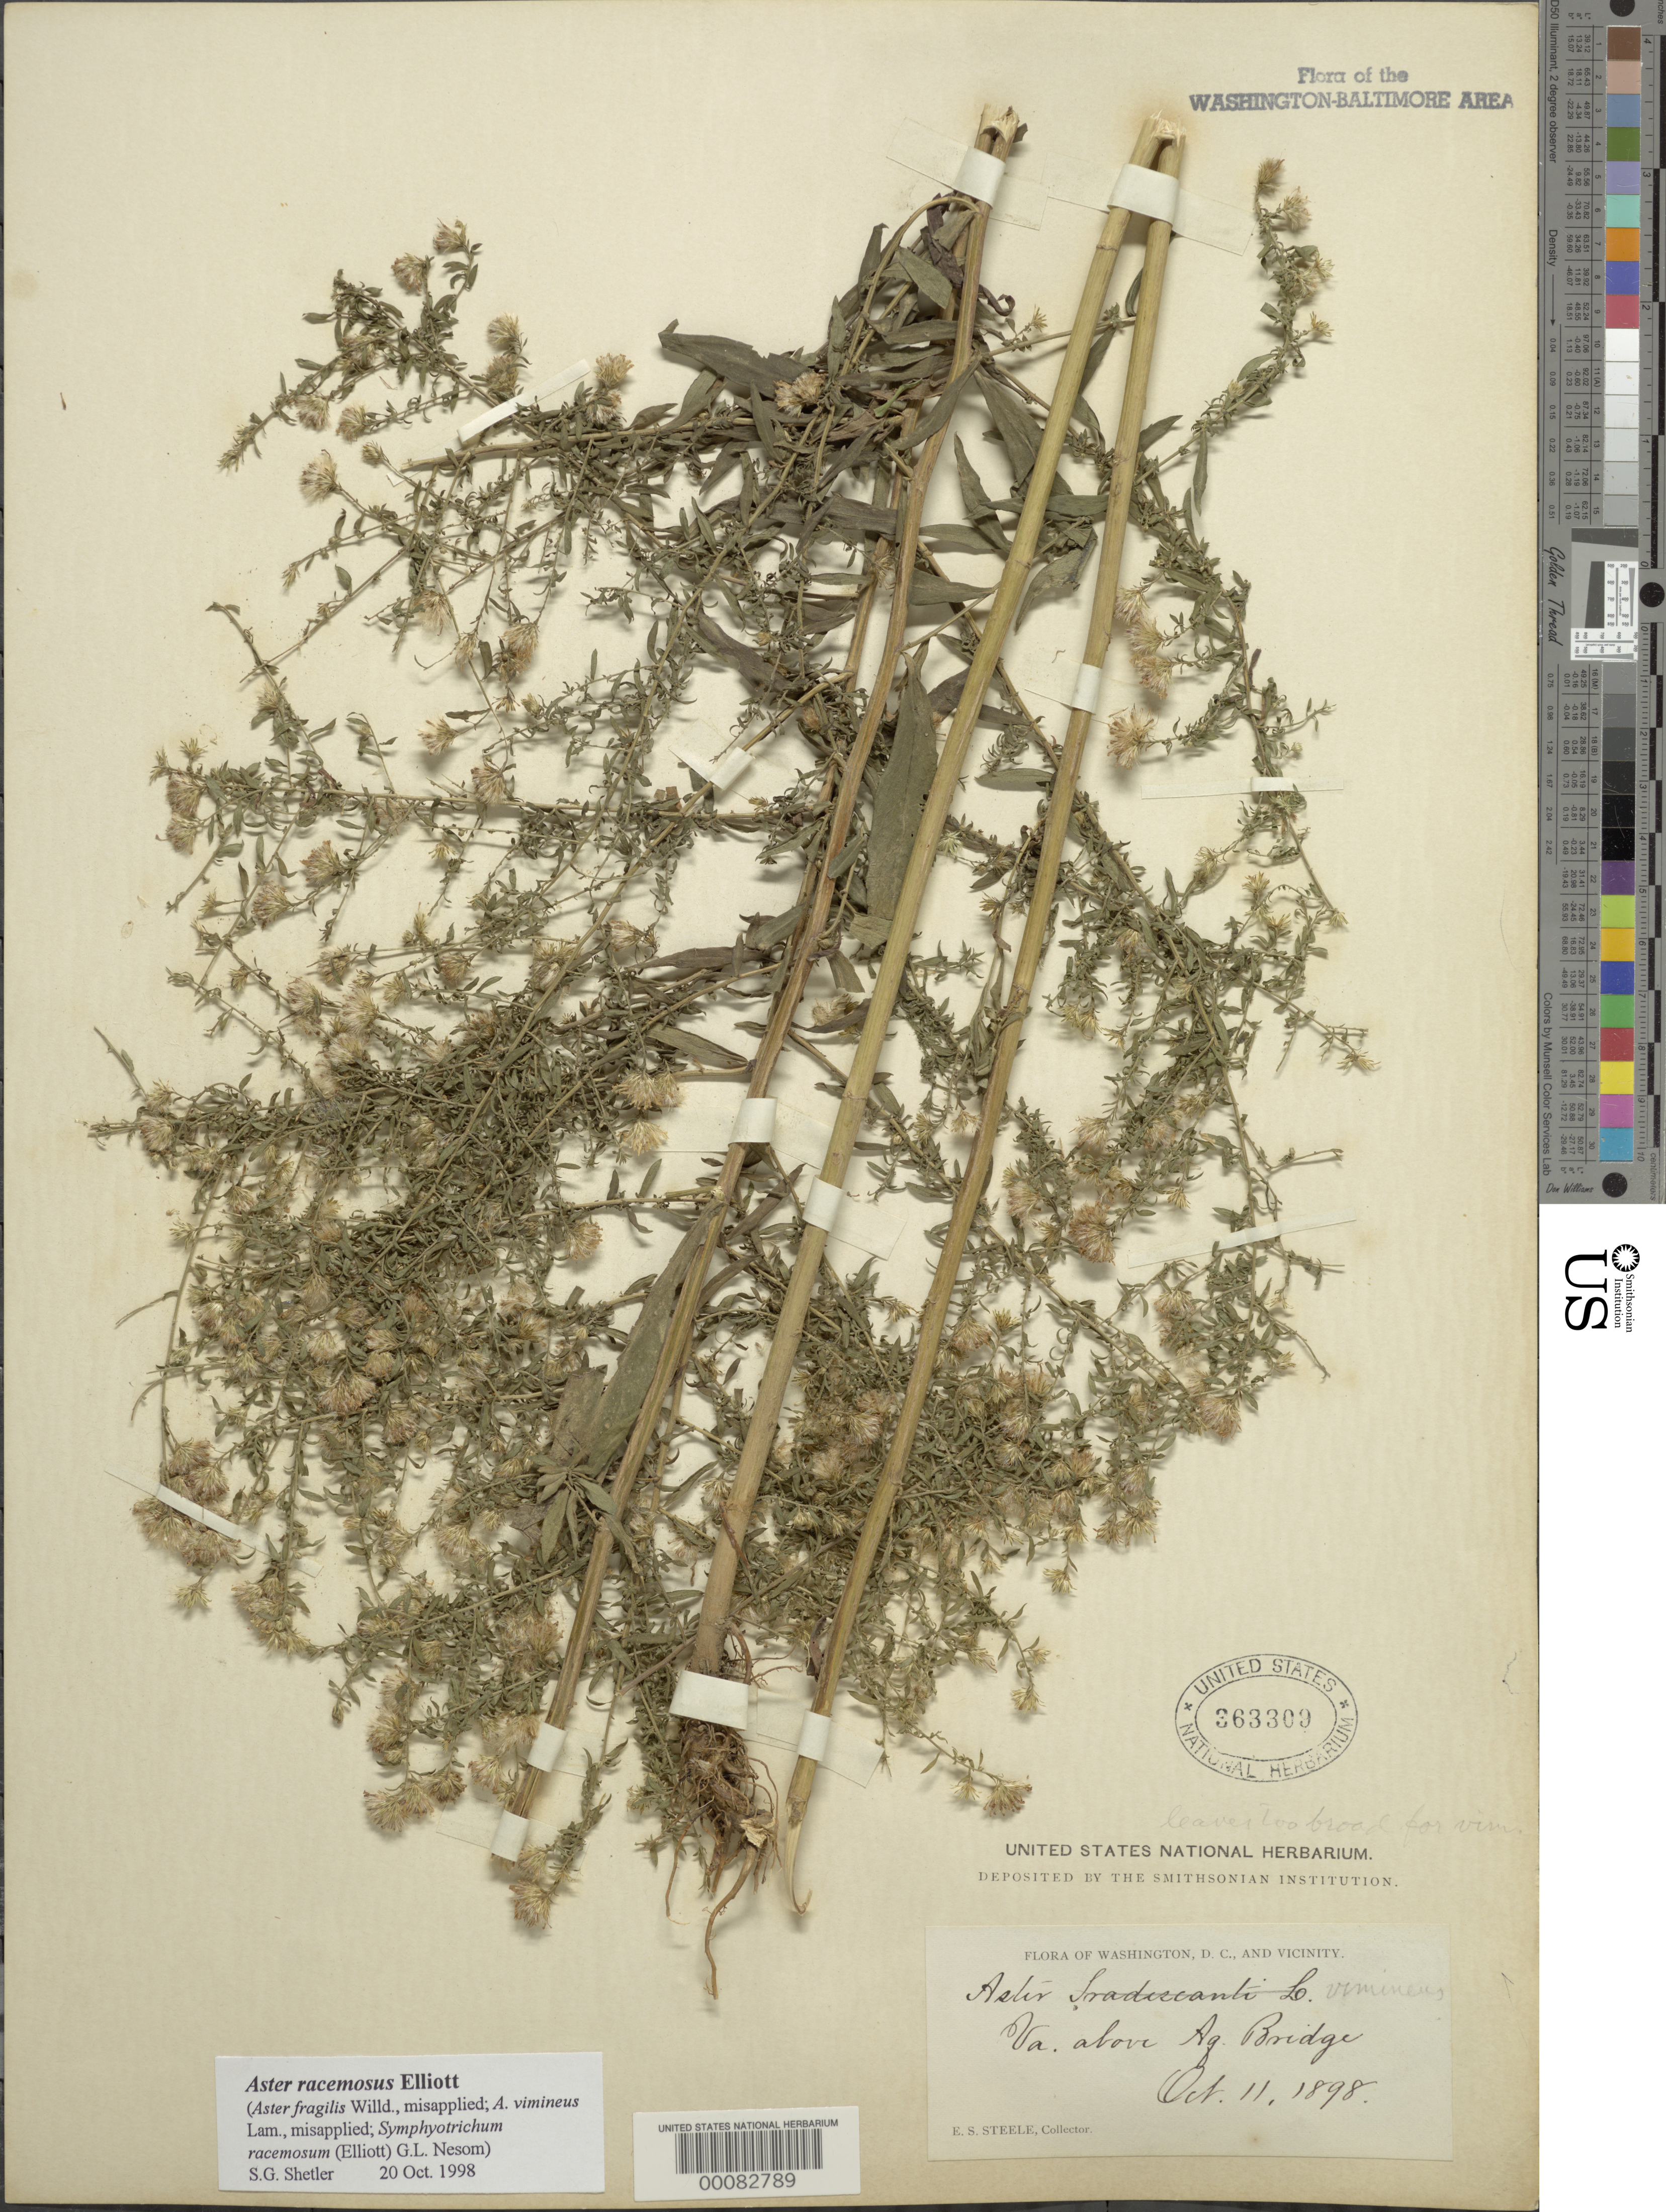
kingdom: Plantae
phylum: Tracheophyta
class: Magnoliopsida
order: Asterales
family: Asteraceae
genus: Symphyotrichum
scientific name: Symphyotrichum racemosum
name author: (Elliott) G.L. Nesom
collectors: E. Steele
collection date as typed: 11 Oct 1898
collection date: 1898-10-11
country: United States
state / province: Virginia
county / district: Fauquier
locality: Above Aqueduct Bridge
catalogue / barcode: US 363309